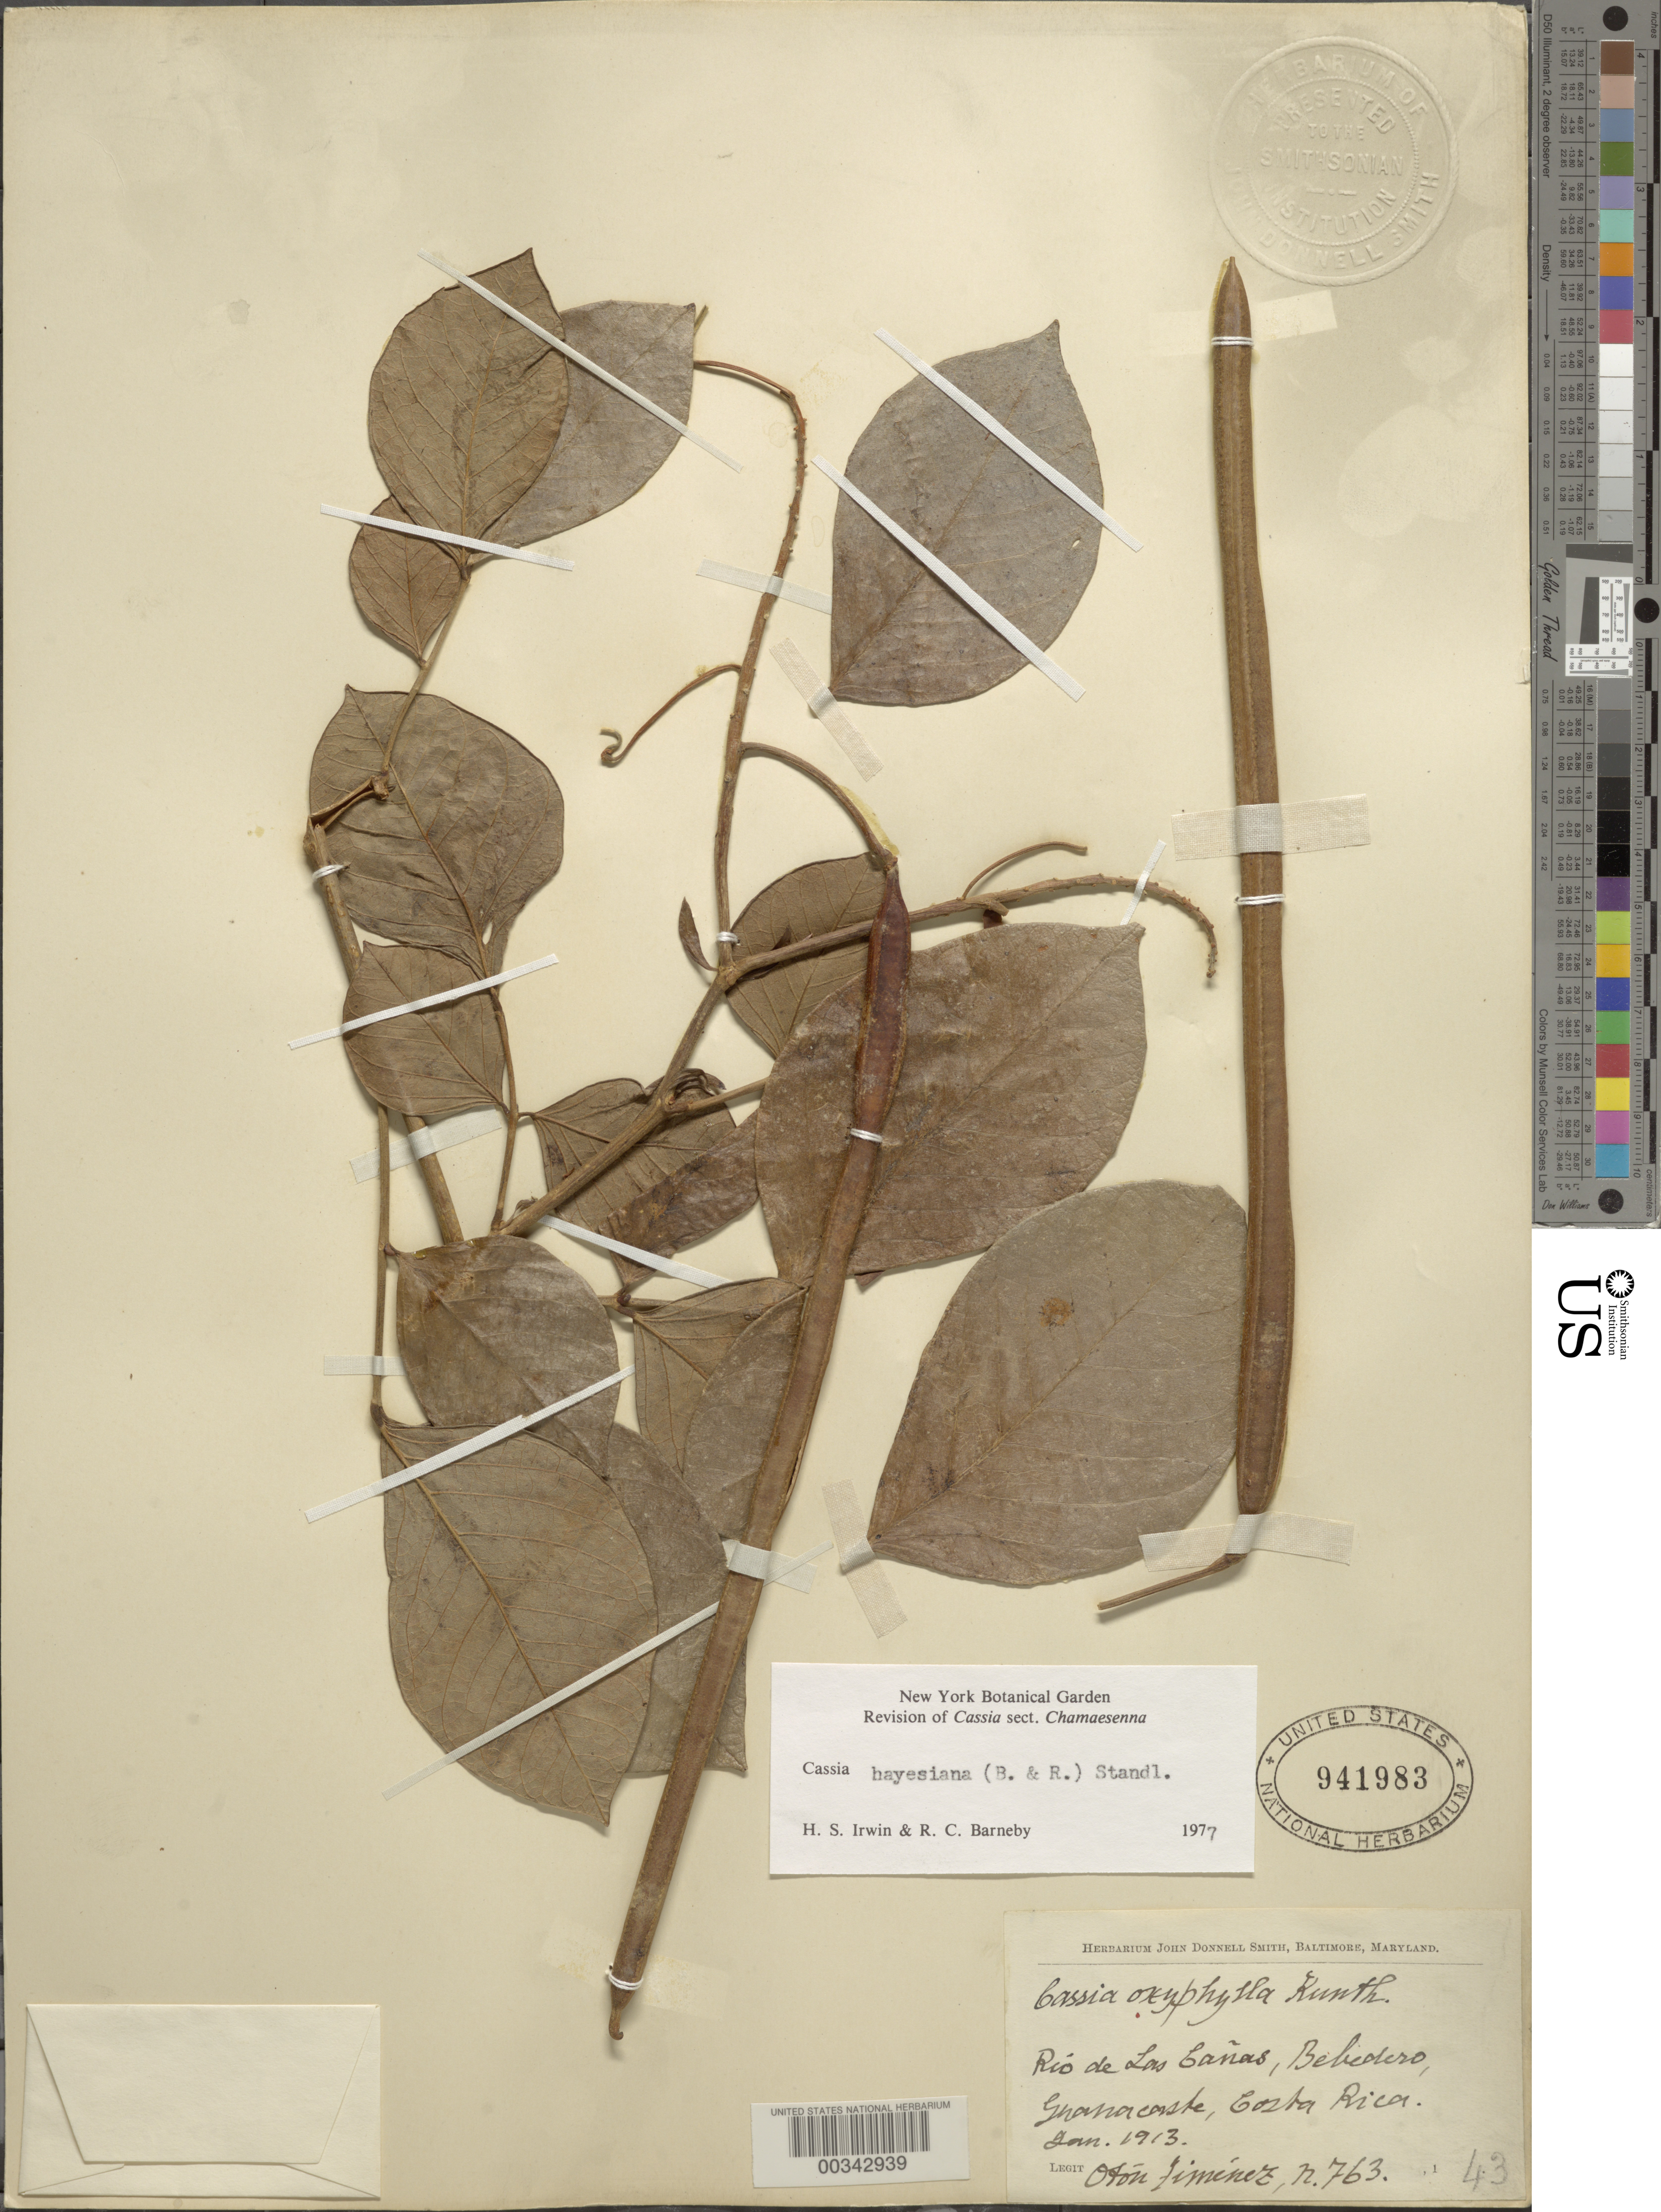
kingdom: Plantae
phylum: Tracheophyta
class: Magnoliopsida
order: Fabales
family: Fabaceae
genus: Senna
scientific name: Senna hayesiana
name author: (Britton & Rose) H.S. Irwin & Barneby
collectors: O. Jimenez L.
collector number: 763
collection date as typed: Jan 1913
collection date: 1913-01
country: Costa Rica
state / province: Guanacaste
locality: Rio Las Canas, Bebedero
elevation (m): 50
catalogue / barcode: US 941983